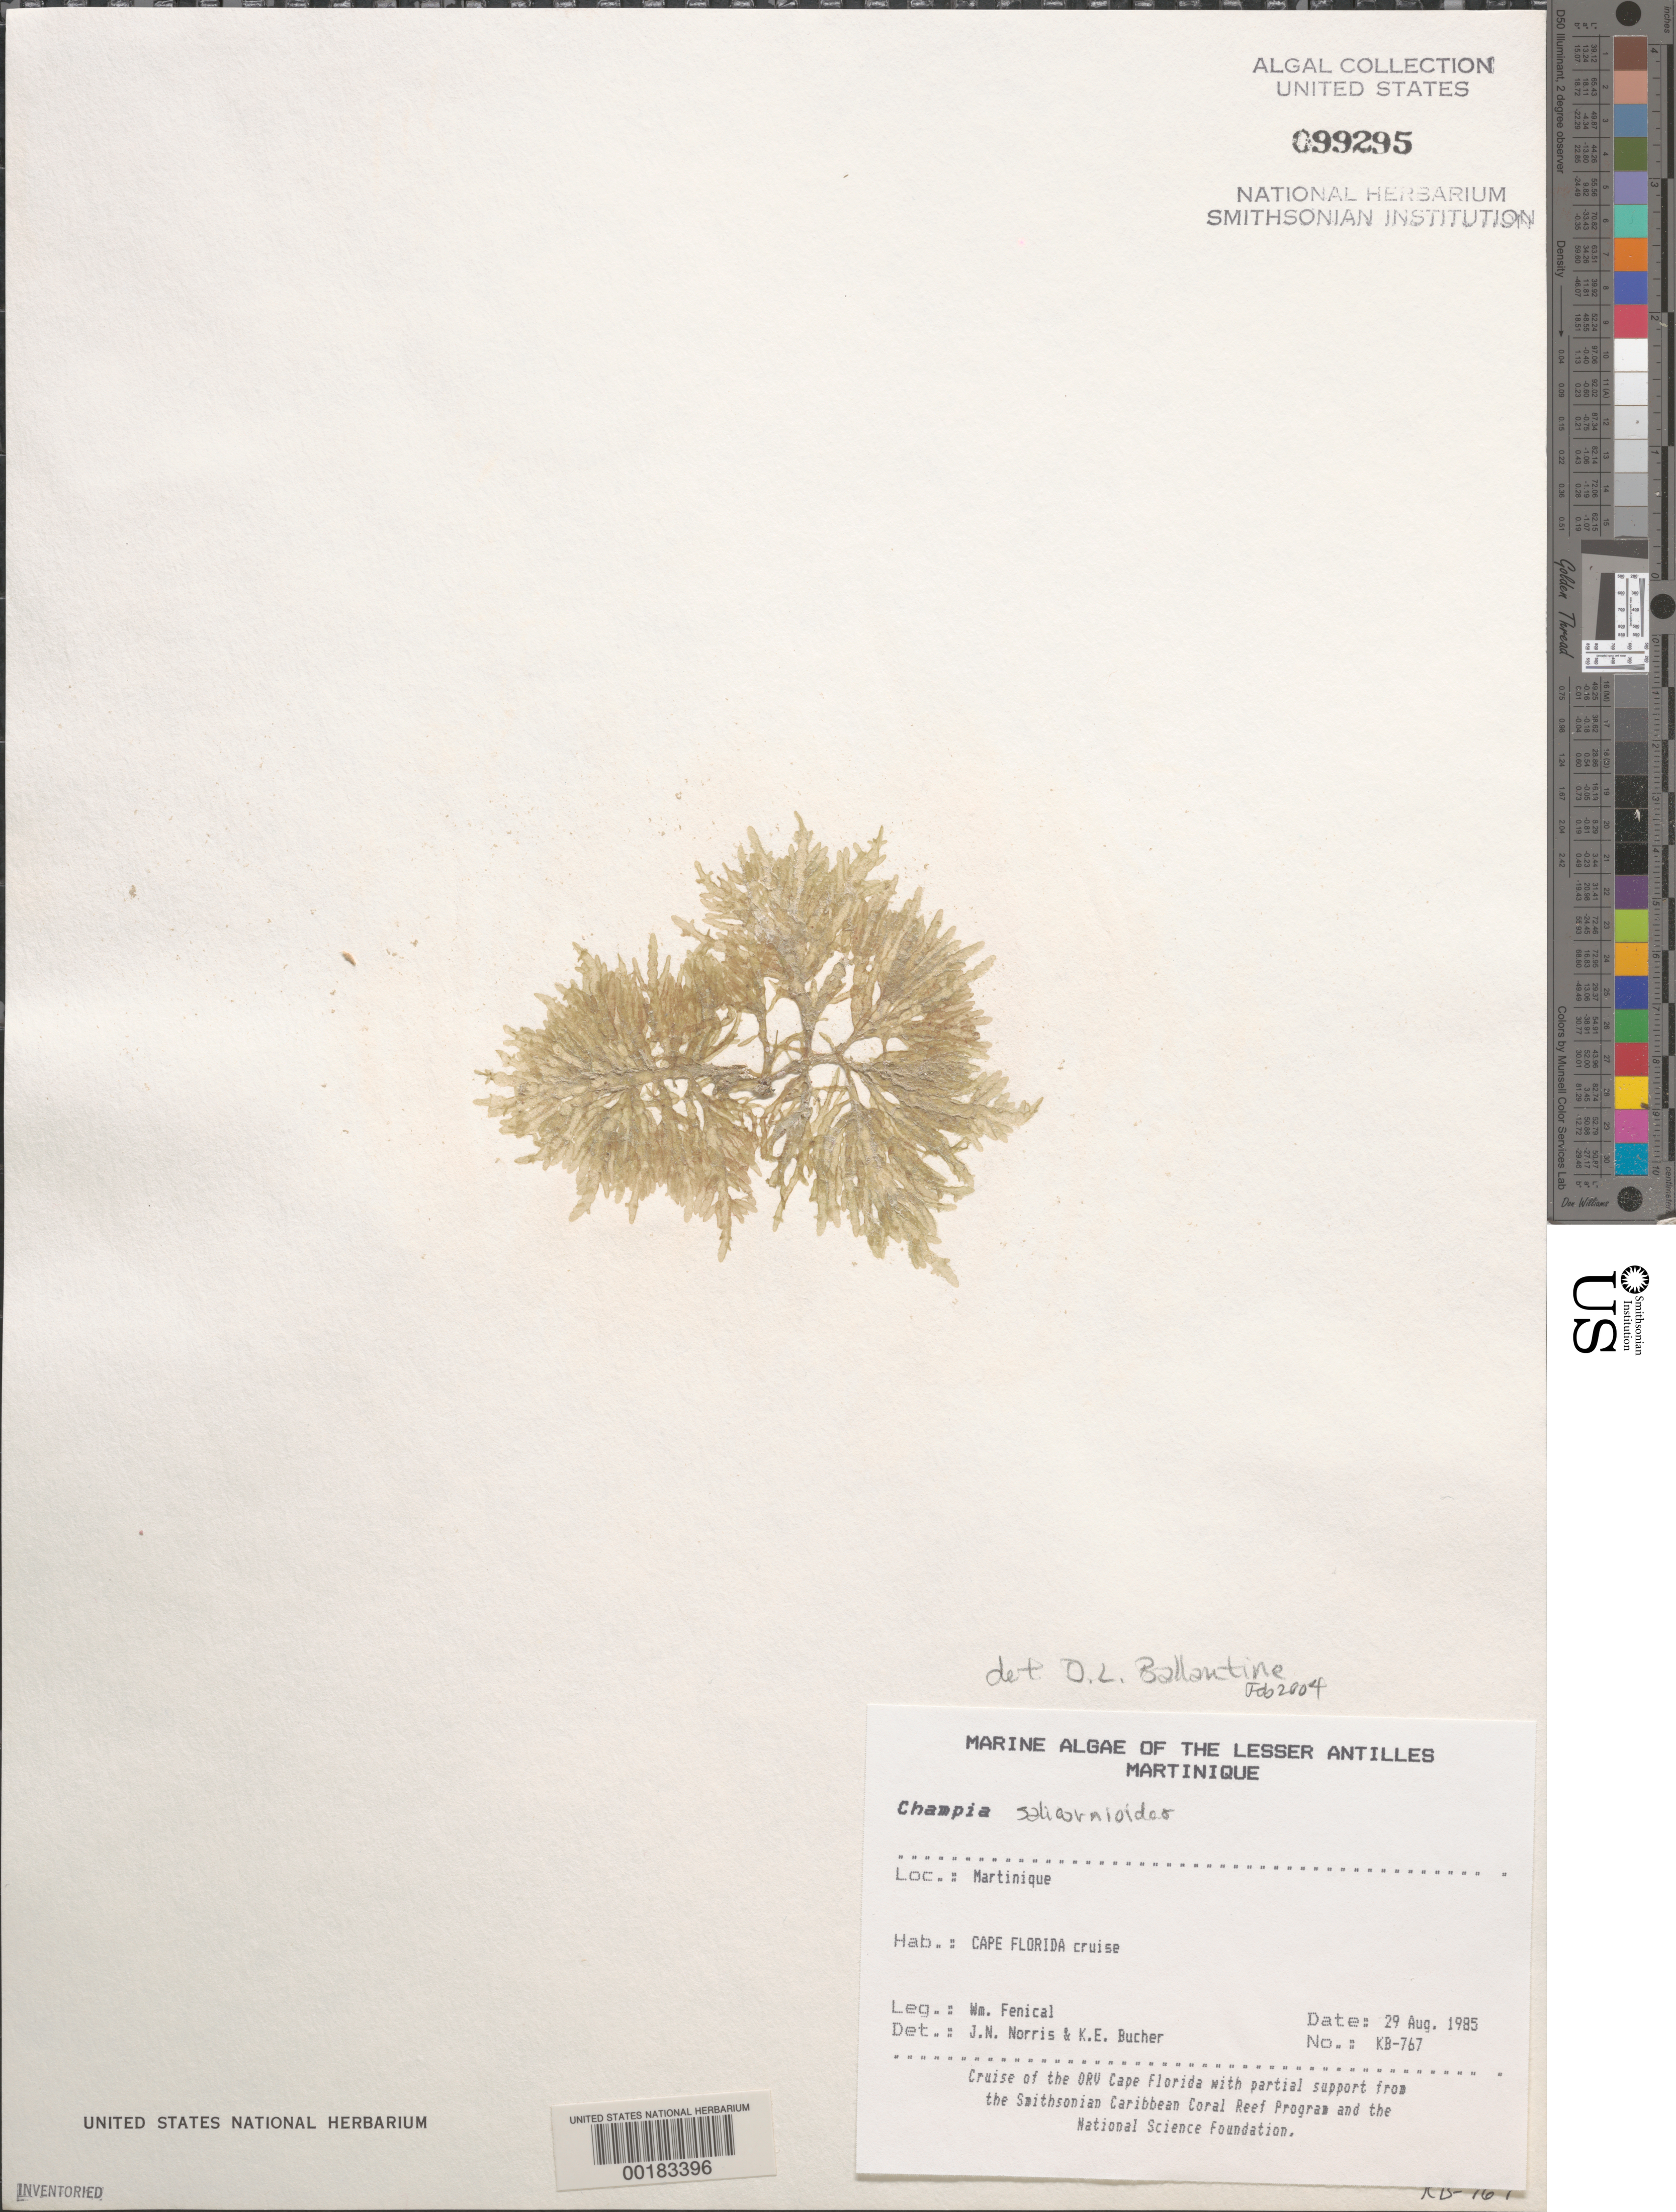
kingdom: Plantae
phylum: Rhodophyta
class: Florideophyceae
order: Rhodymeniales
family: Champiaceae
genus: Champia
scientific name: Champia sp.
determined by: Norris, J. N.; Bucher, K. E.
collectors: W. Fenical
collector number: Kb-767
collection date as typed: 29 Aug 1985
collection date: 1985-08-29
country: Martinique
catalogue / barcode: US 99295